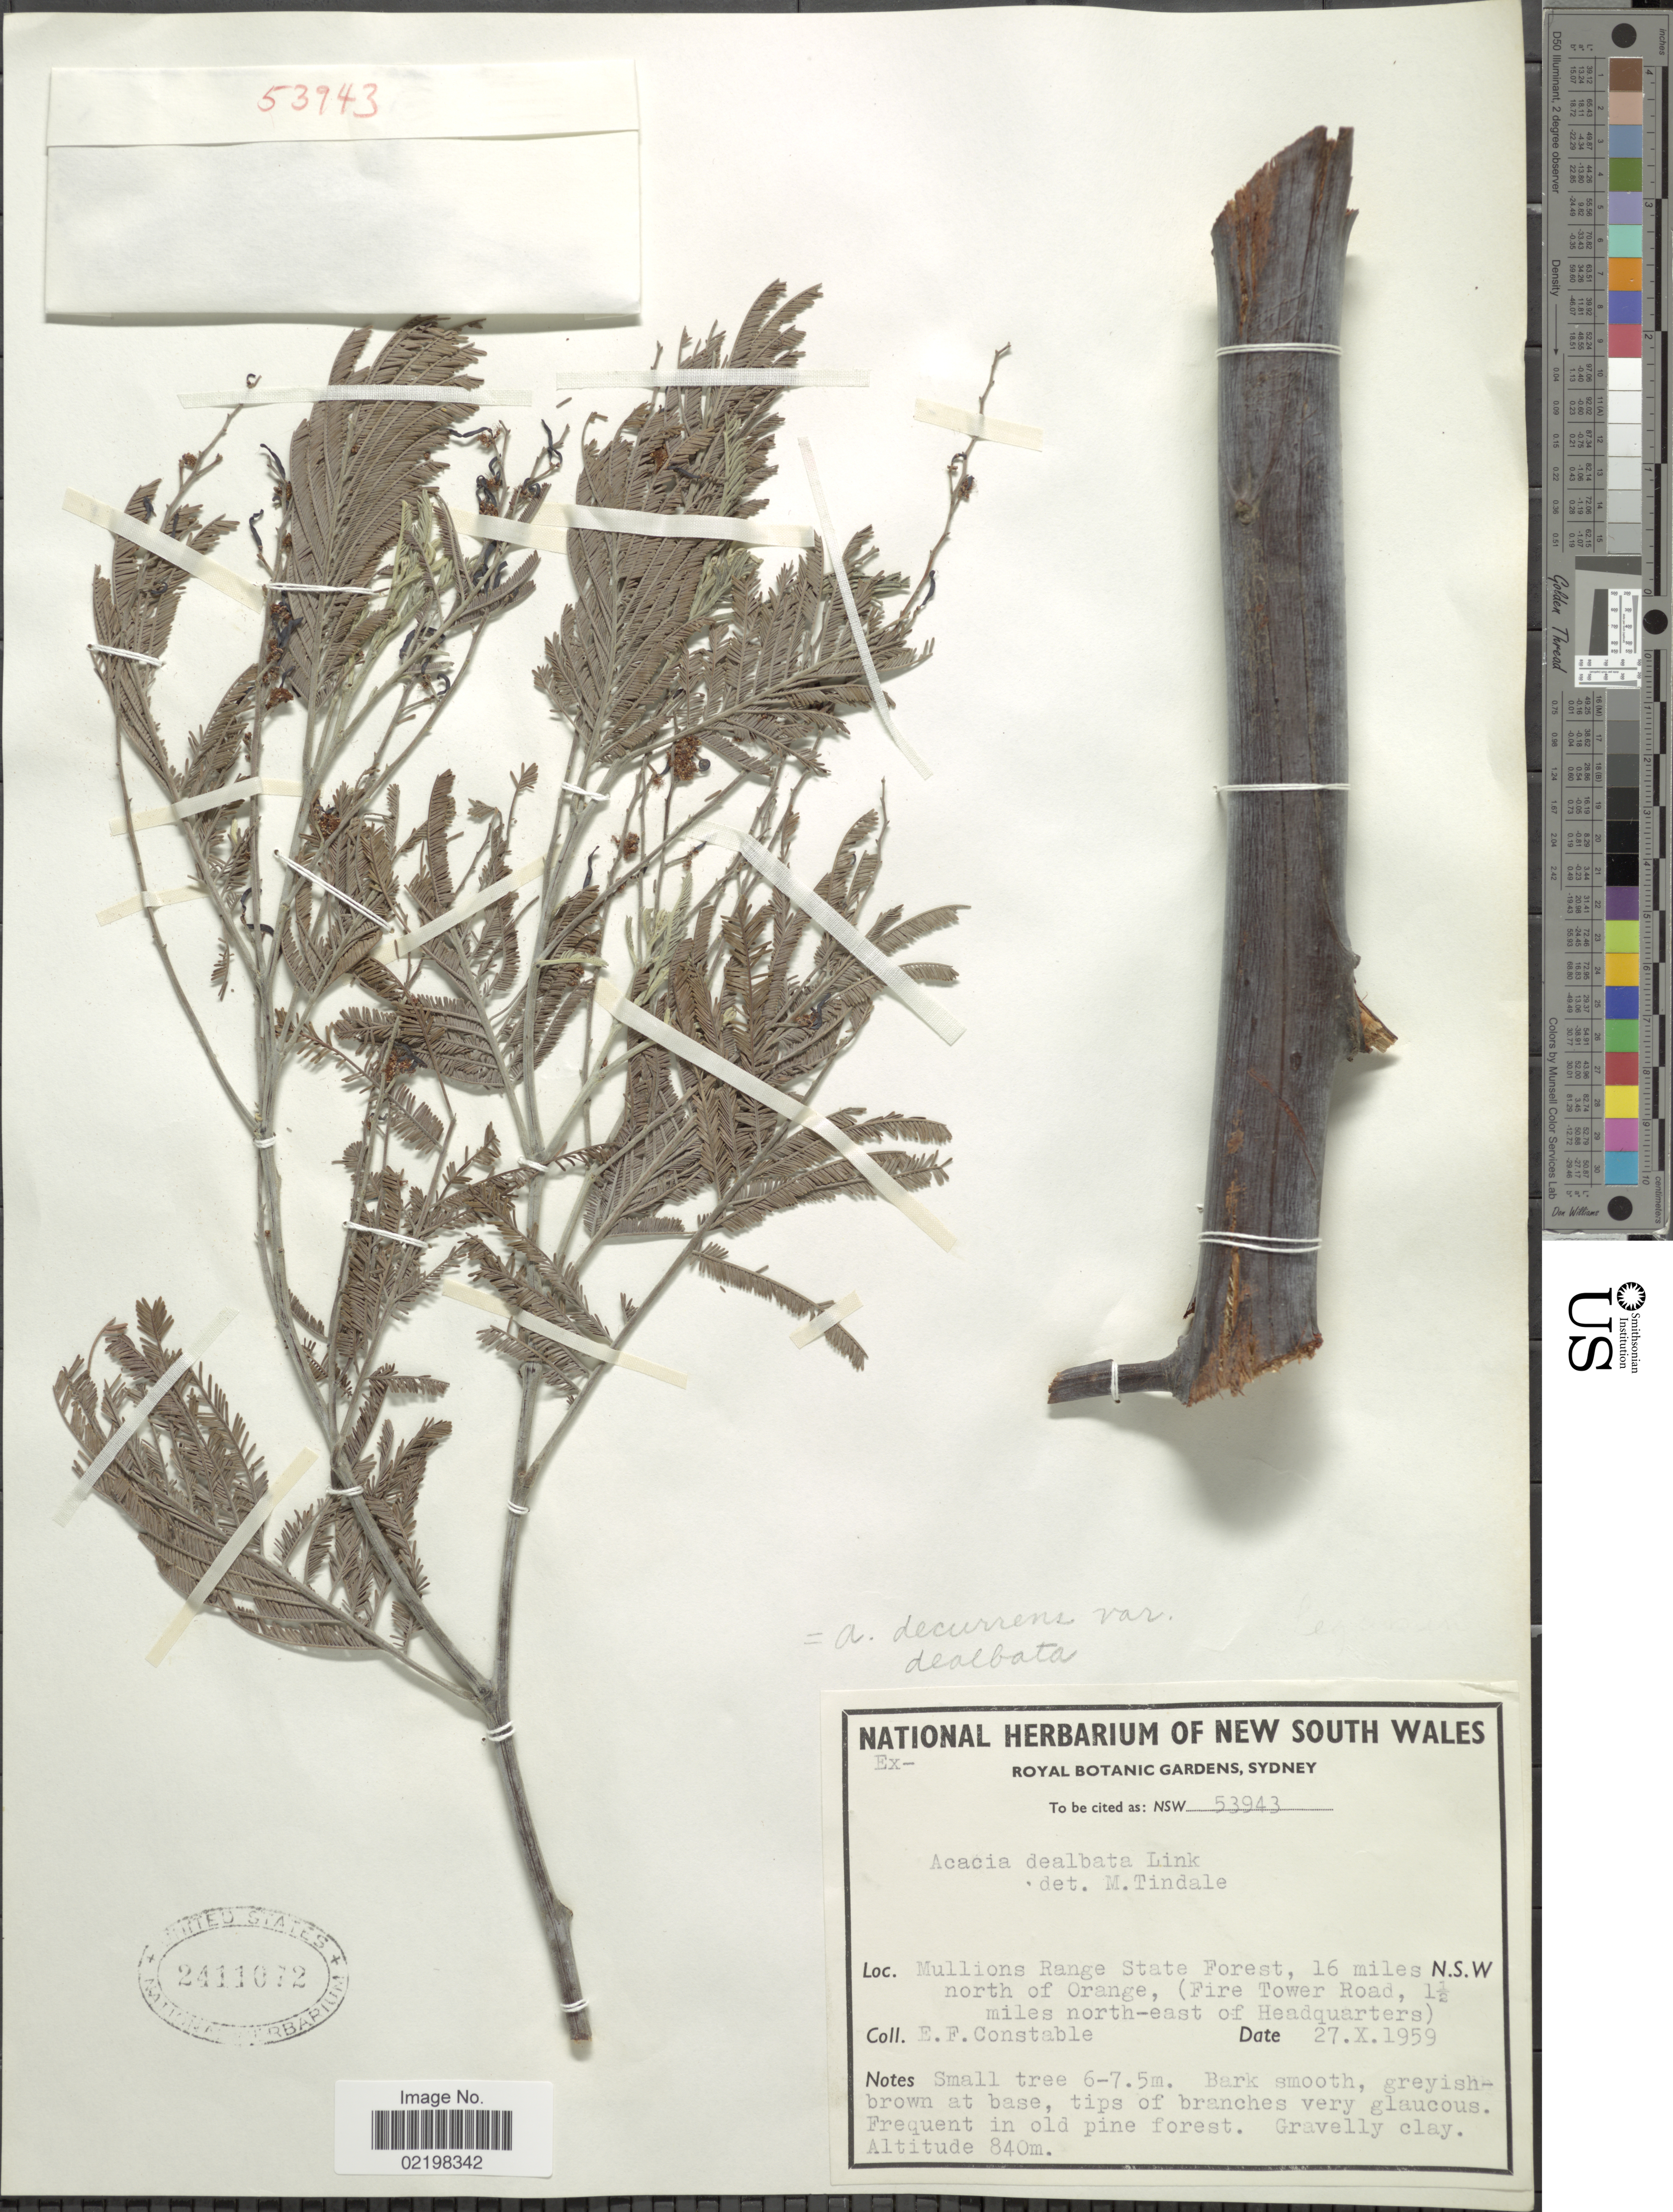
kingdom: Plantae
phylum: Tracheophyta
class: Magnoliopsida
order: Fabales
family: Fabaceae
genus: Acacia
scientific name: Acacia decurrens var. dealbata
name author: (Link) Maiden ex F. Muell.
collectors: E. F. Constable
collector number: NSW 53943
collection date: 1959-10-27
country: Australia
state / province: New South Wales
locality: Mullons Range State Forest, 16 miles norh of Orange, (Fore Tower Road, 1½ miles north-east of Headquarters), N.S.W.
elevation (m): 840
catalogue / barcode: US 2411072